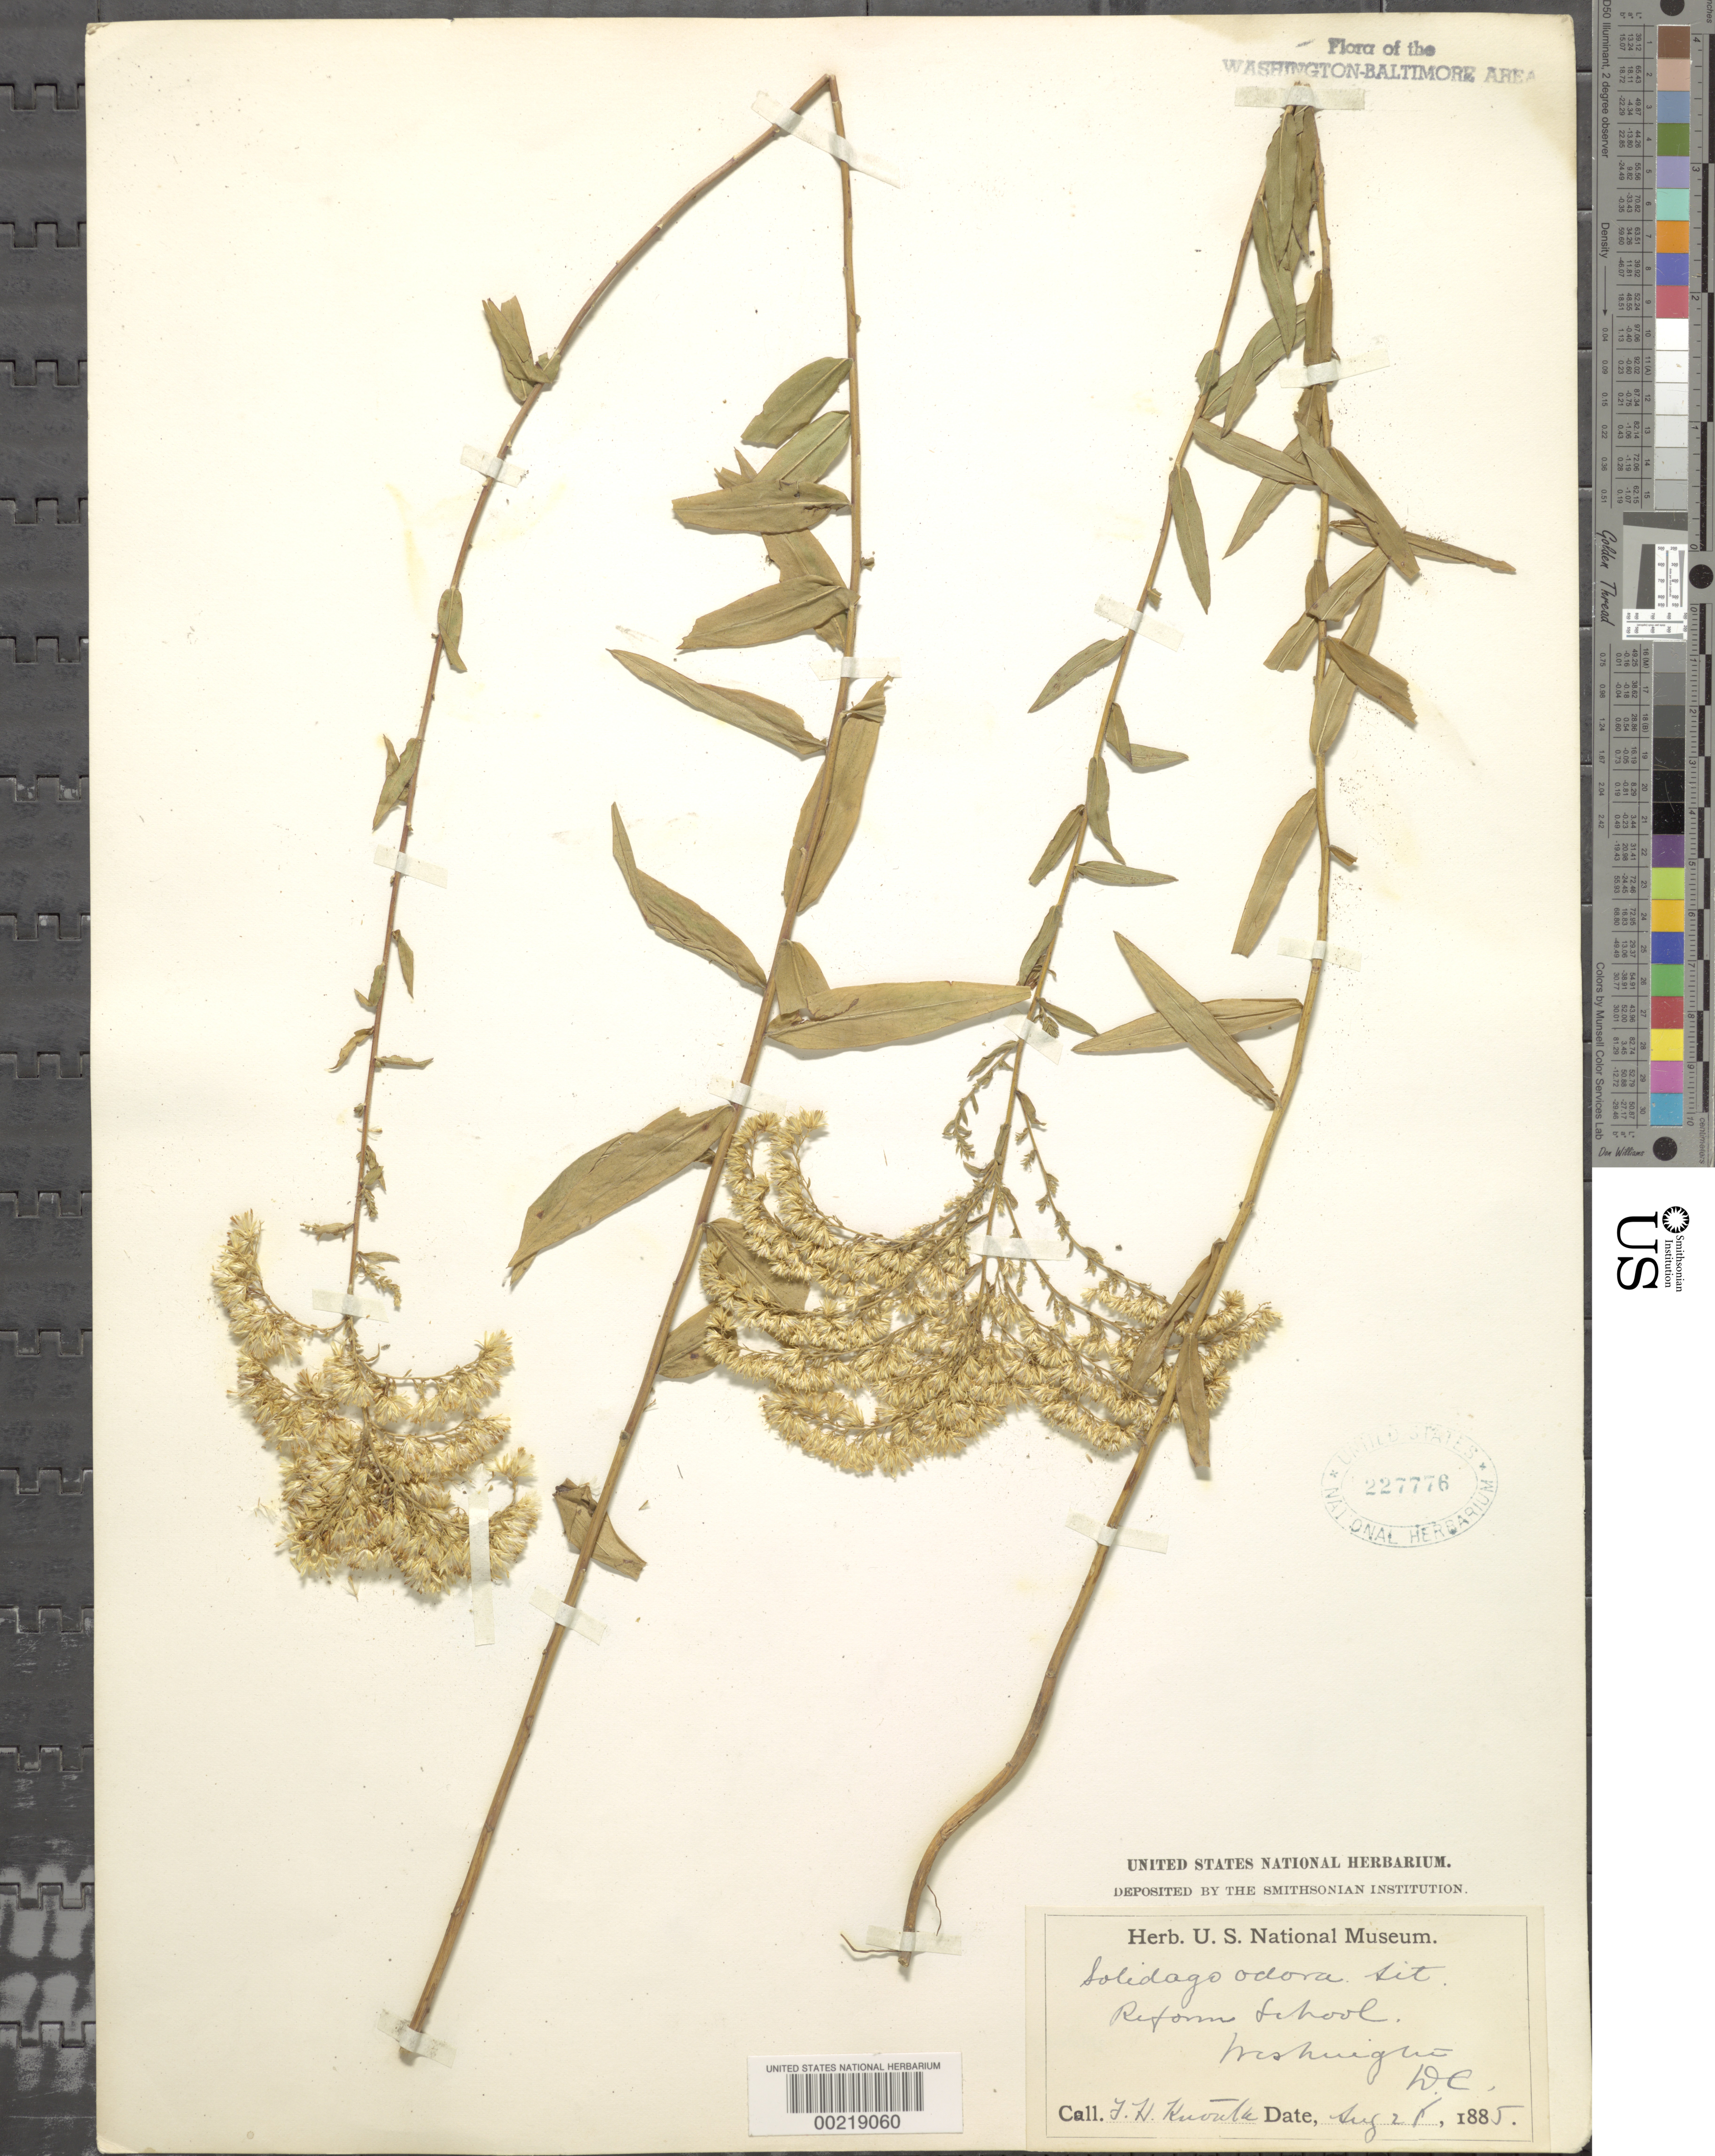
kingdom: Plantae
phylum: Tracheophyta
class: Magnoliopsida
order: Asterales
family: Asteraceae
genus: Solidago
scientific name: Solidago odora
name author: Aiton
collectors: F. H. Knowlton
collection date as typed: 21 Aug 1885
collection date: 1885-08-21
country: United States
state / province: District of Columbia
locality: Reform School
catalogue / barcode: US 227776